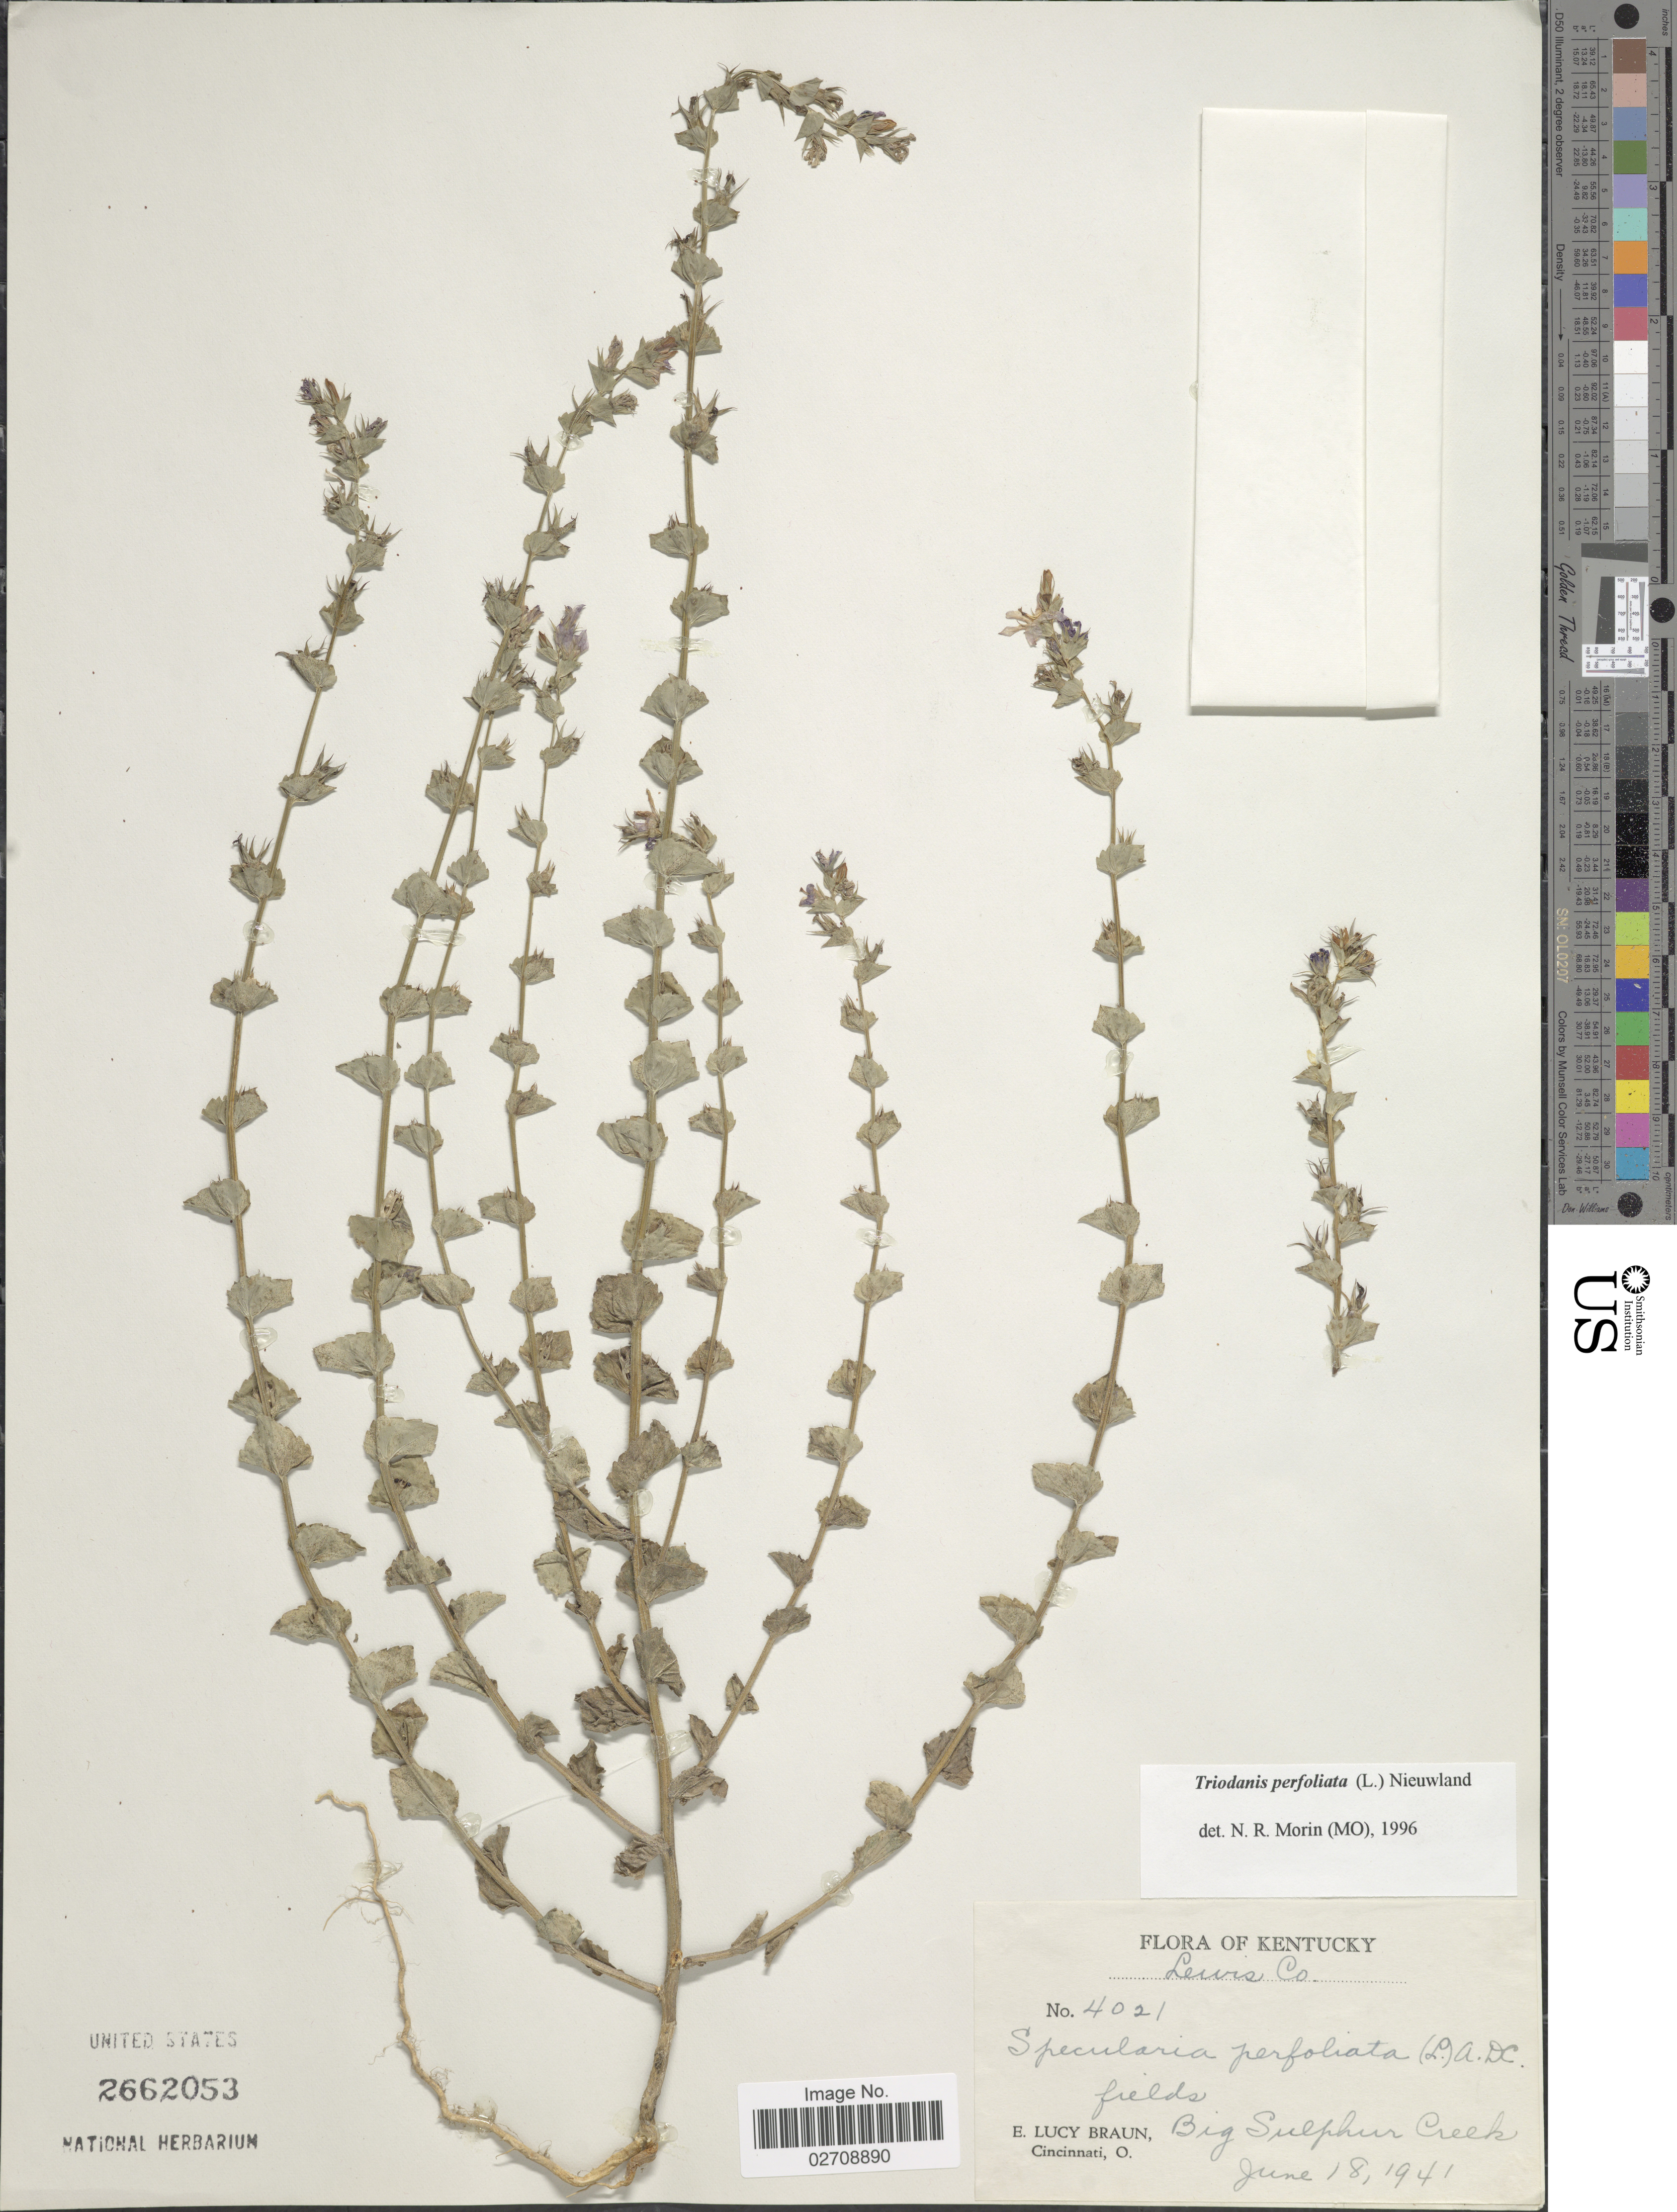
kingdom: Plantae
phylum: Tracheophyta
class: Magnoliopsida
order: Asterales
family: Campanulaceae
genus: Triodanis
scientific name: Triodanis perfoliata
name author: (L.) Nieuwl.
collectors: E. L. Braun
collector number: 4021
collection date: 1941-06-18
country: United States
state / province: Kentucky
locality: Lewis Co., Big Sulpur Creek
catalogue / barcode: US 2662053